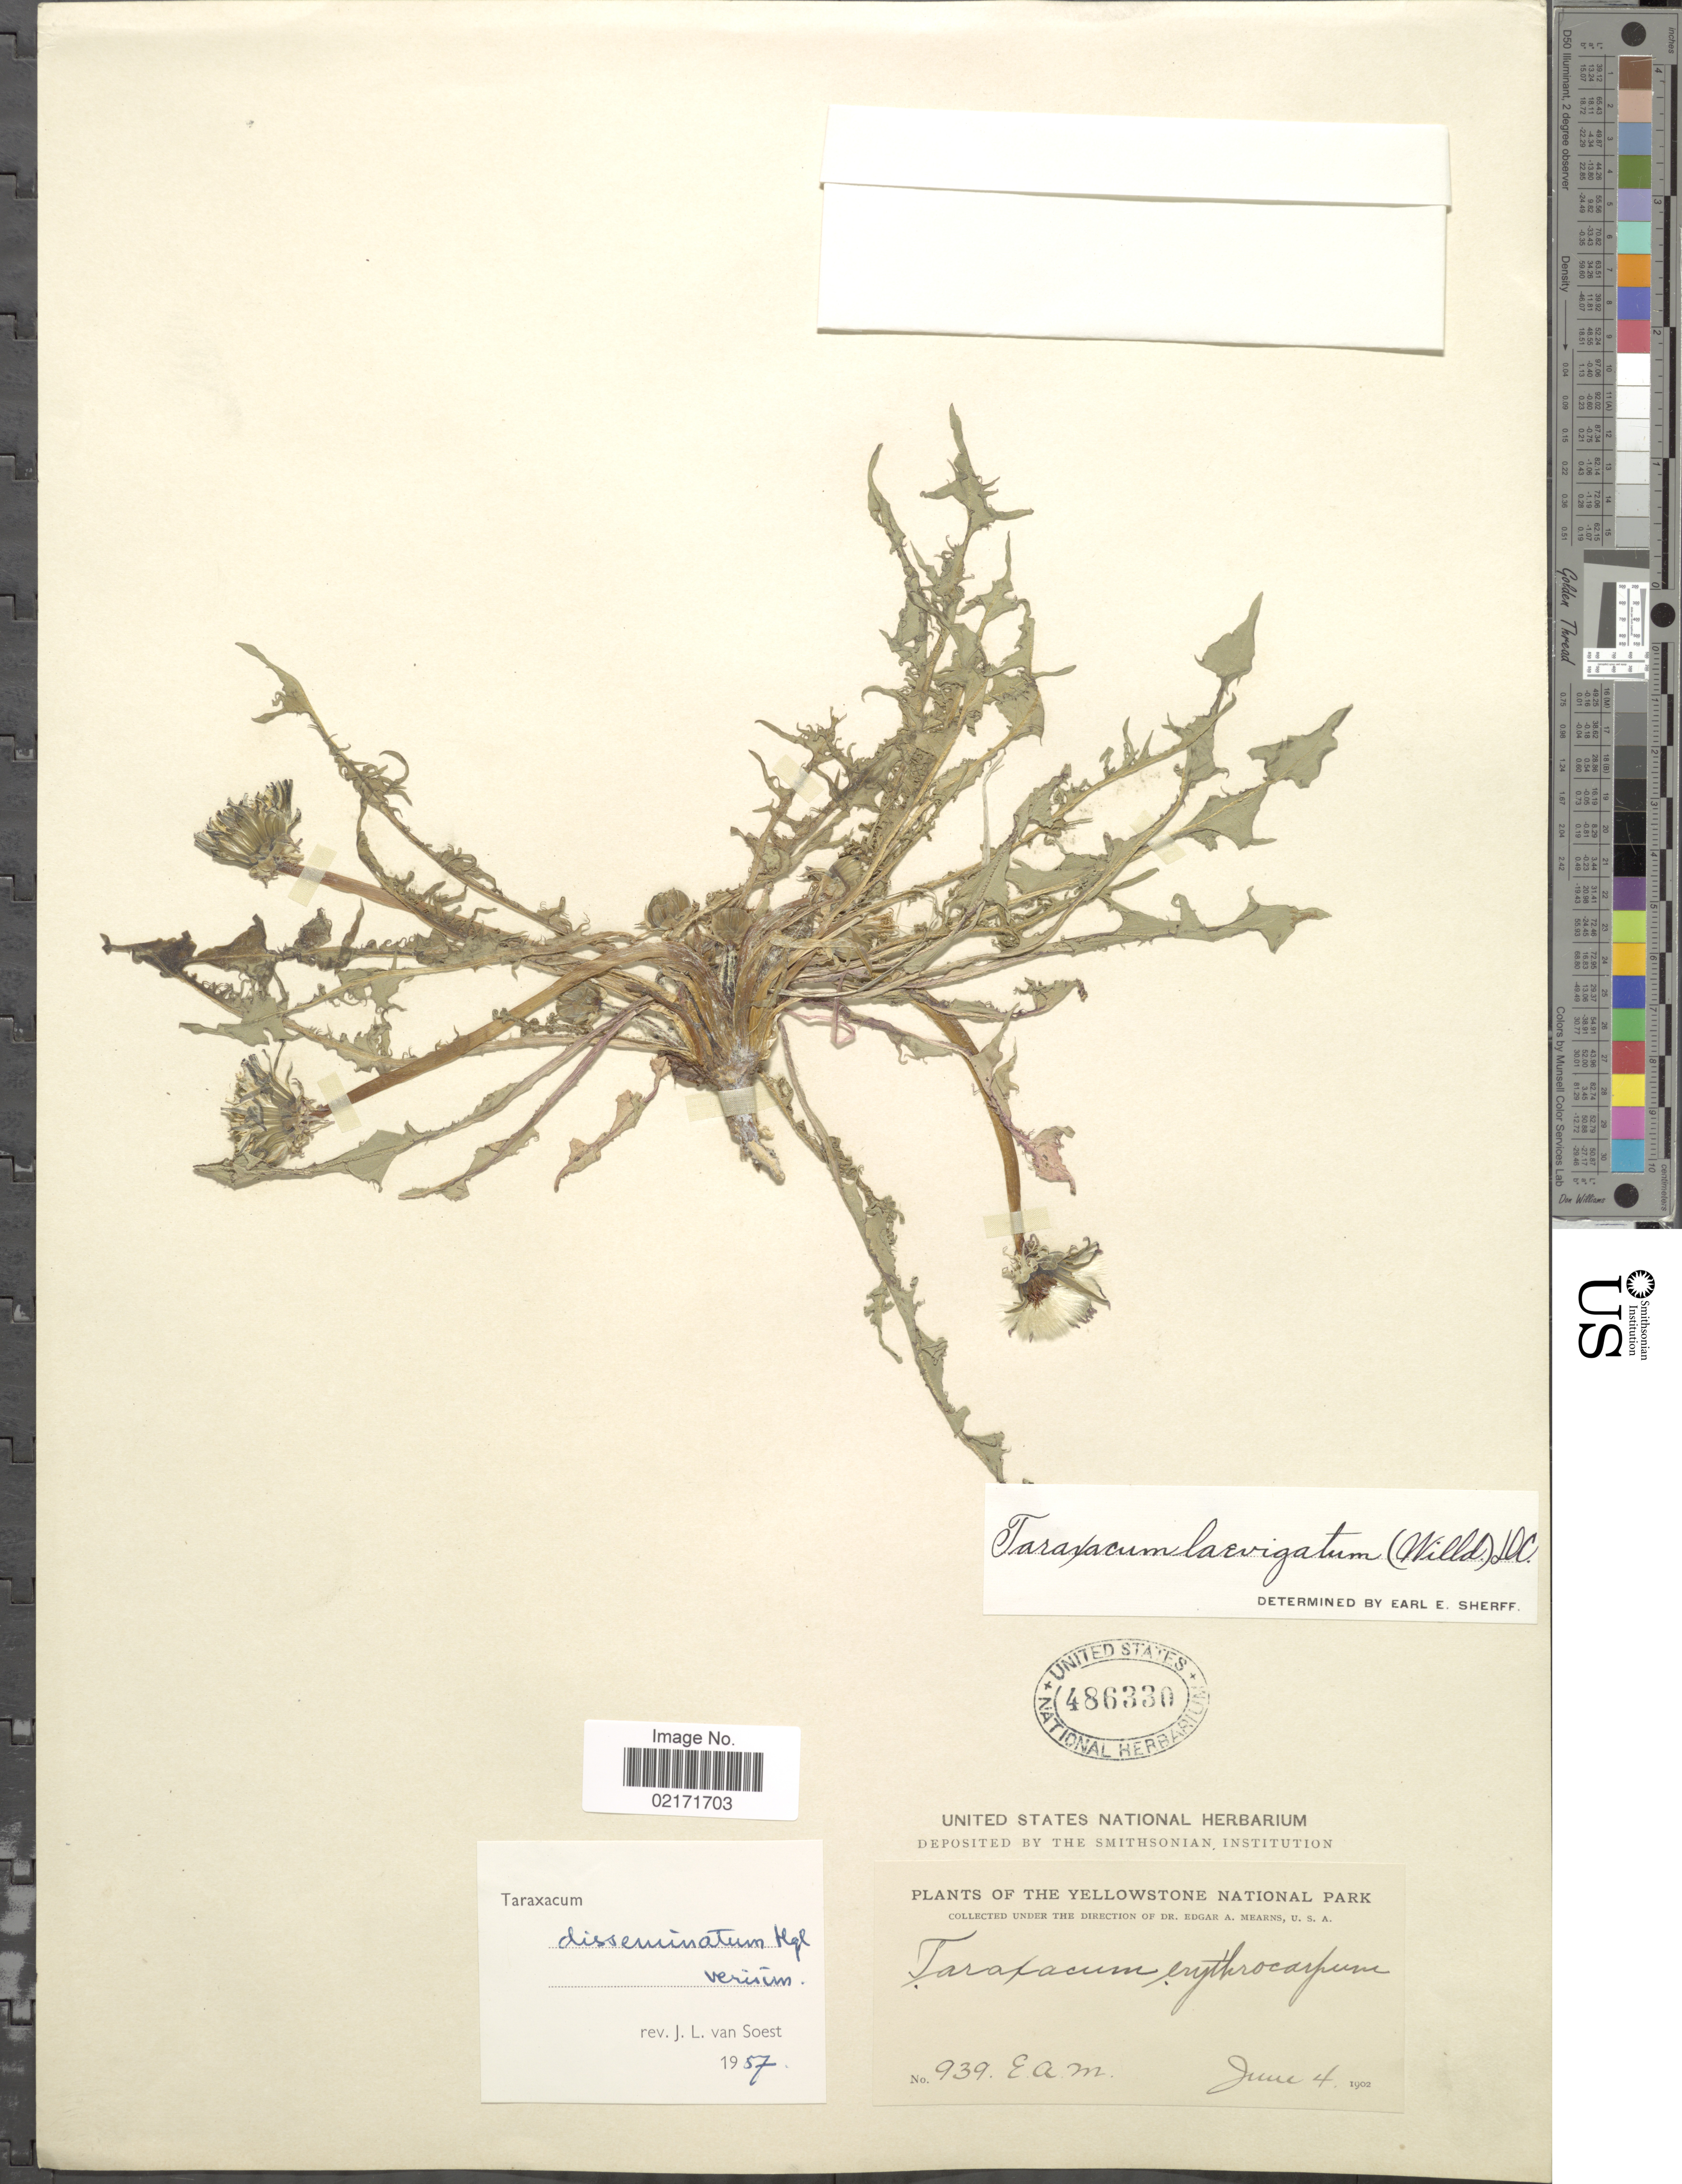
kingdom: Plantae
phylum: Tracheophyta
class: Magnoliopsida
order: Asterales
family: Asteraceae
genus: Taraxacum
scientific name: Taraxacum disseminatum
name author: G.E. Haglund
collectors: E. A. Mearns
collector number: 939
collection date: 1902-06-04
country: United States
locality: Yellowstone National Park.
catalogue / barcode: US 486330